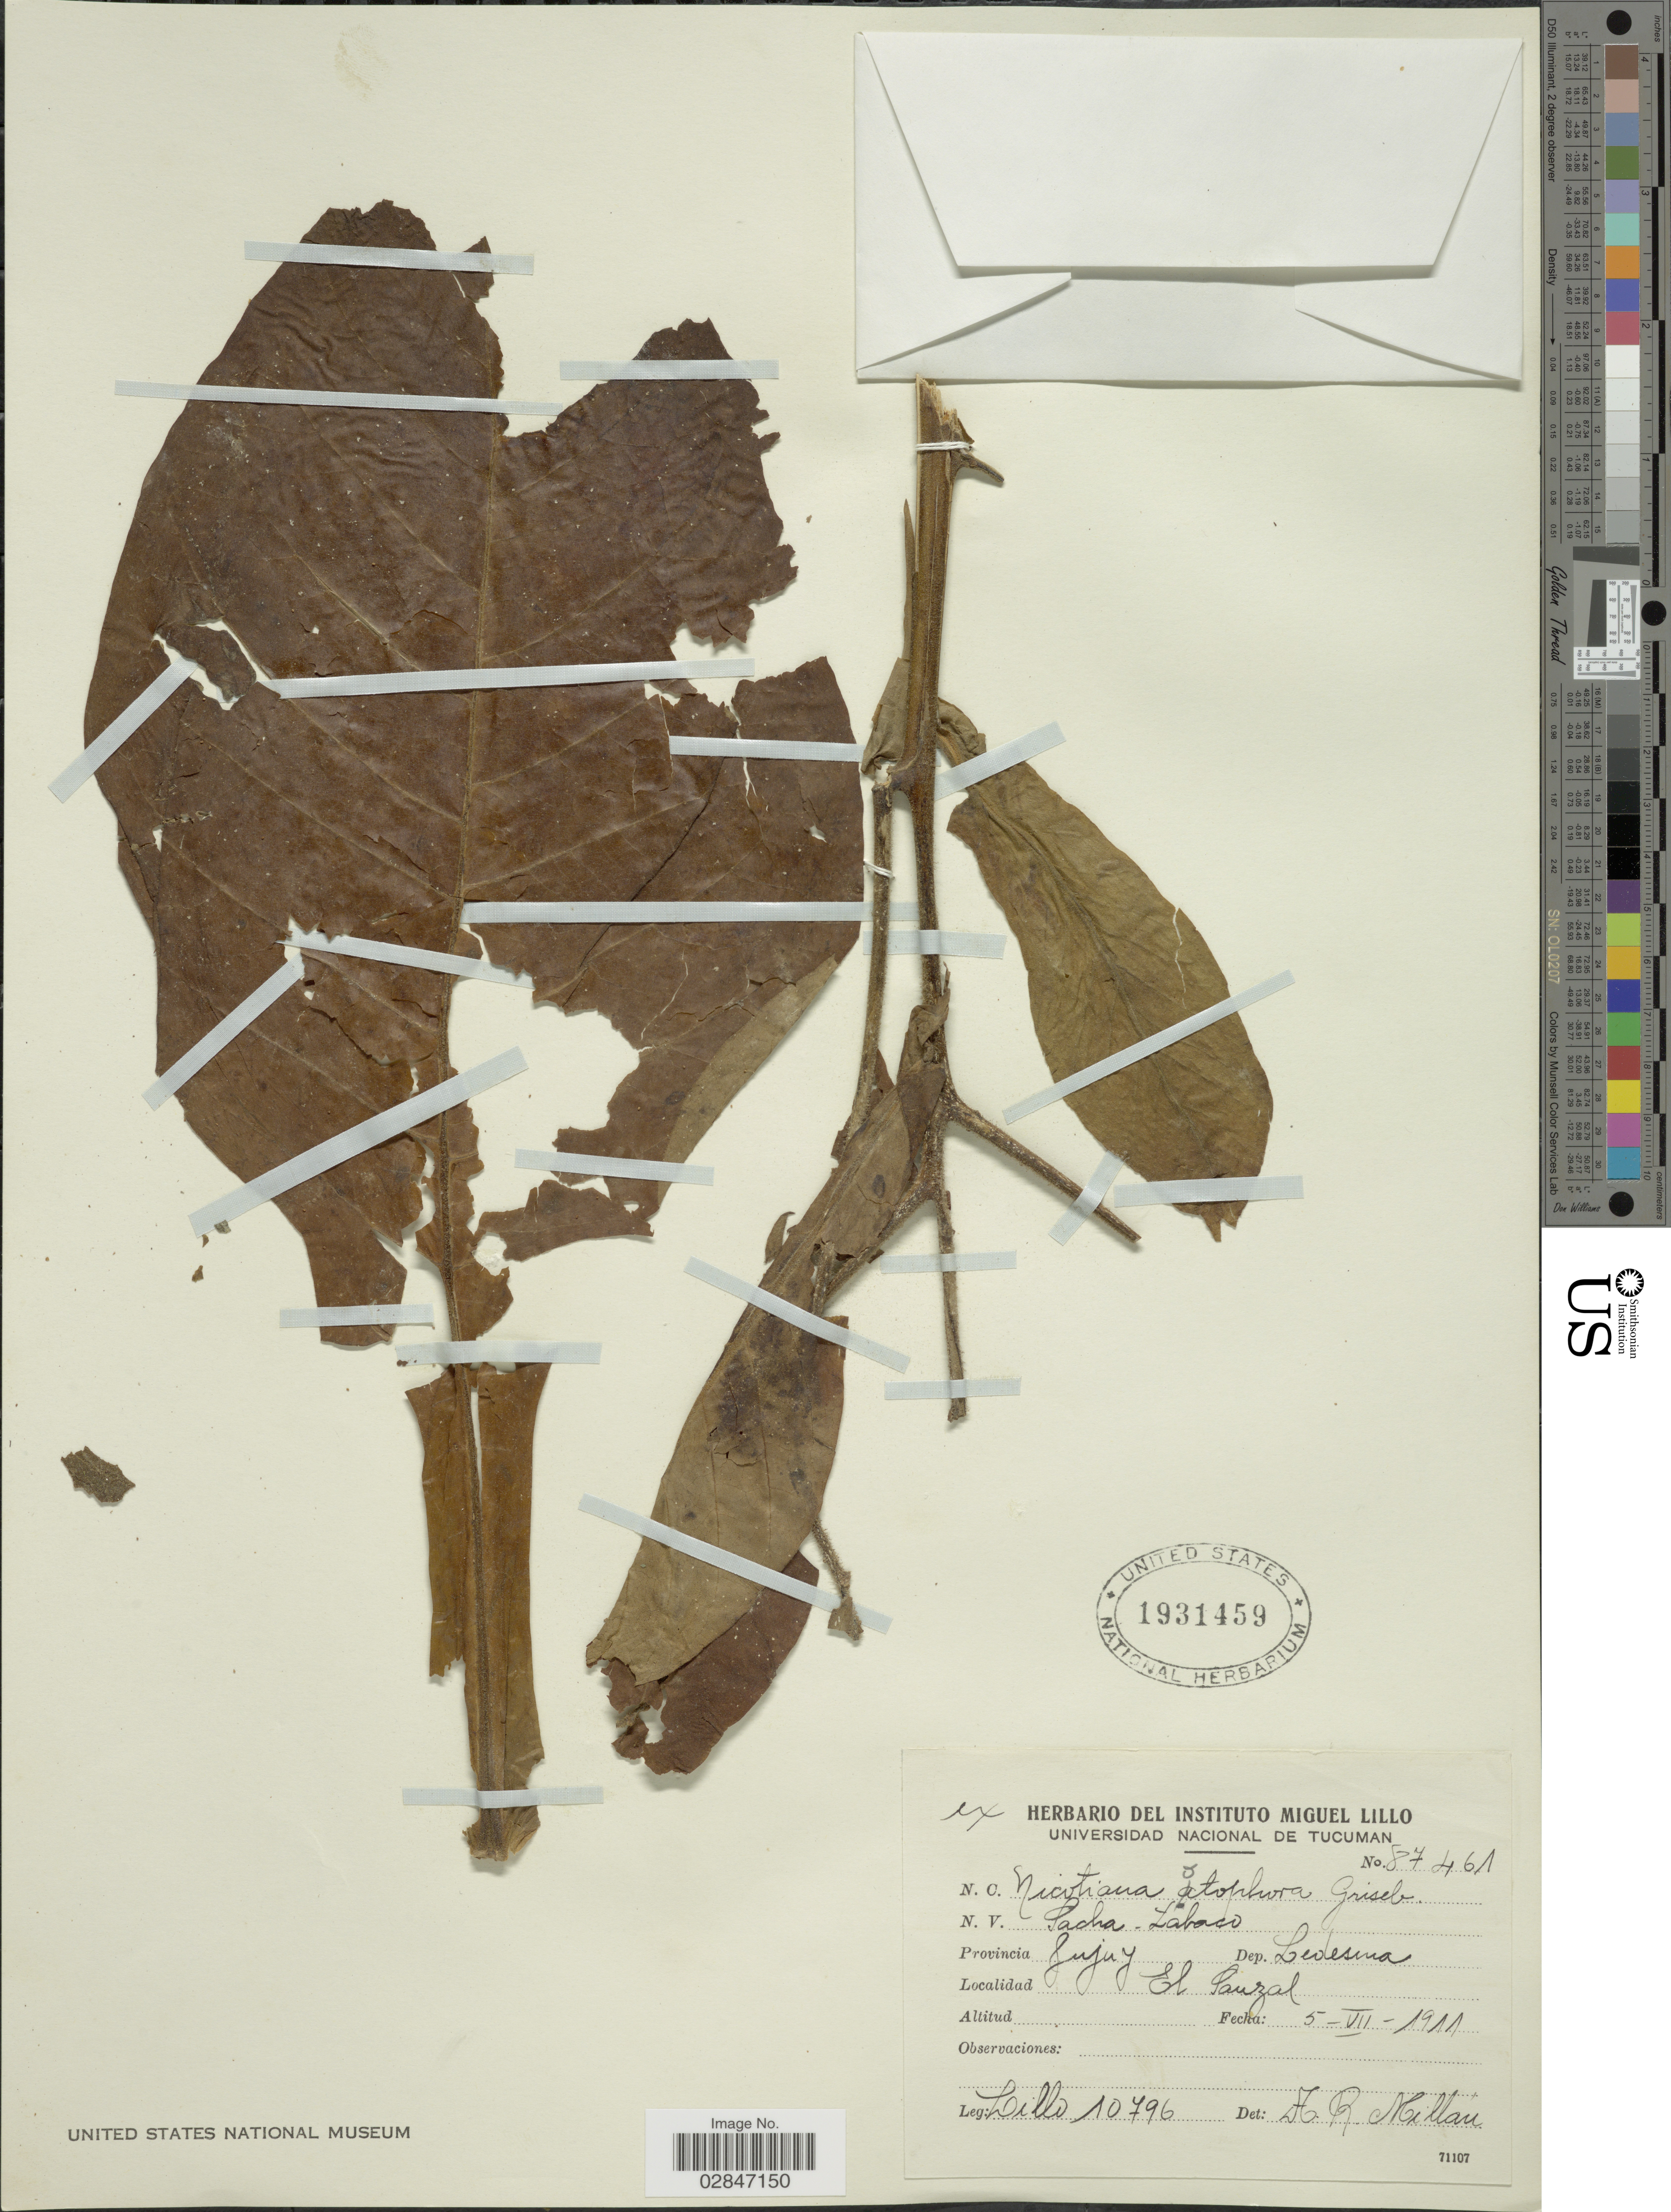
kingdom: Plantae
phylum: Tracheophyta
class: Magnoliopsida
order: Solanales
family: Solanaceae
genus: Nicotiana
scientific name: Nicotiana otophora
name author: Griseb.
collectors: M. Lillo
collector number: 10796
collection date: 1911-07-05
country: Argentina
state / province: Jujuy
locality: Provincia Jujuy, Dep. Ledesma, El Pauzal.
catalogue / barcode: US 1931459